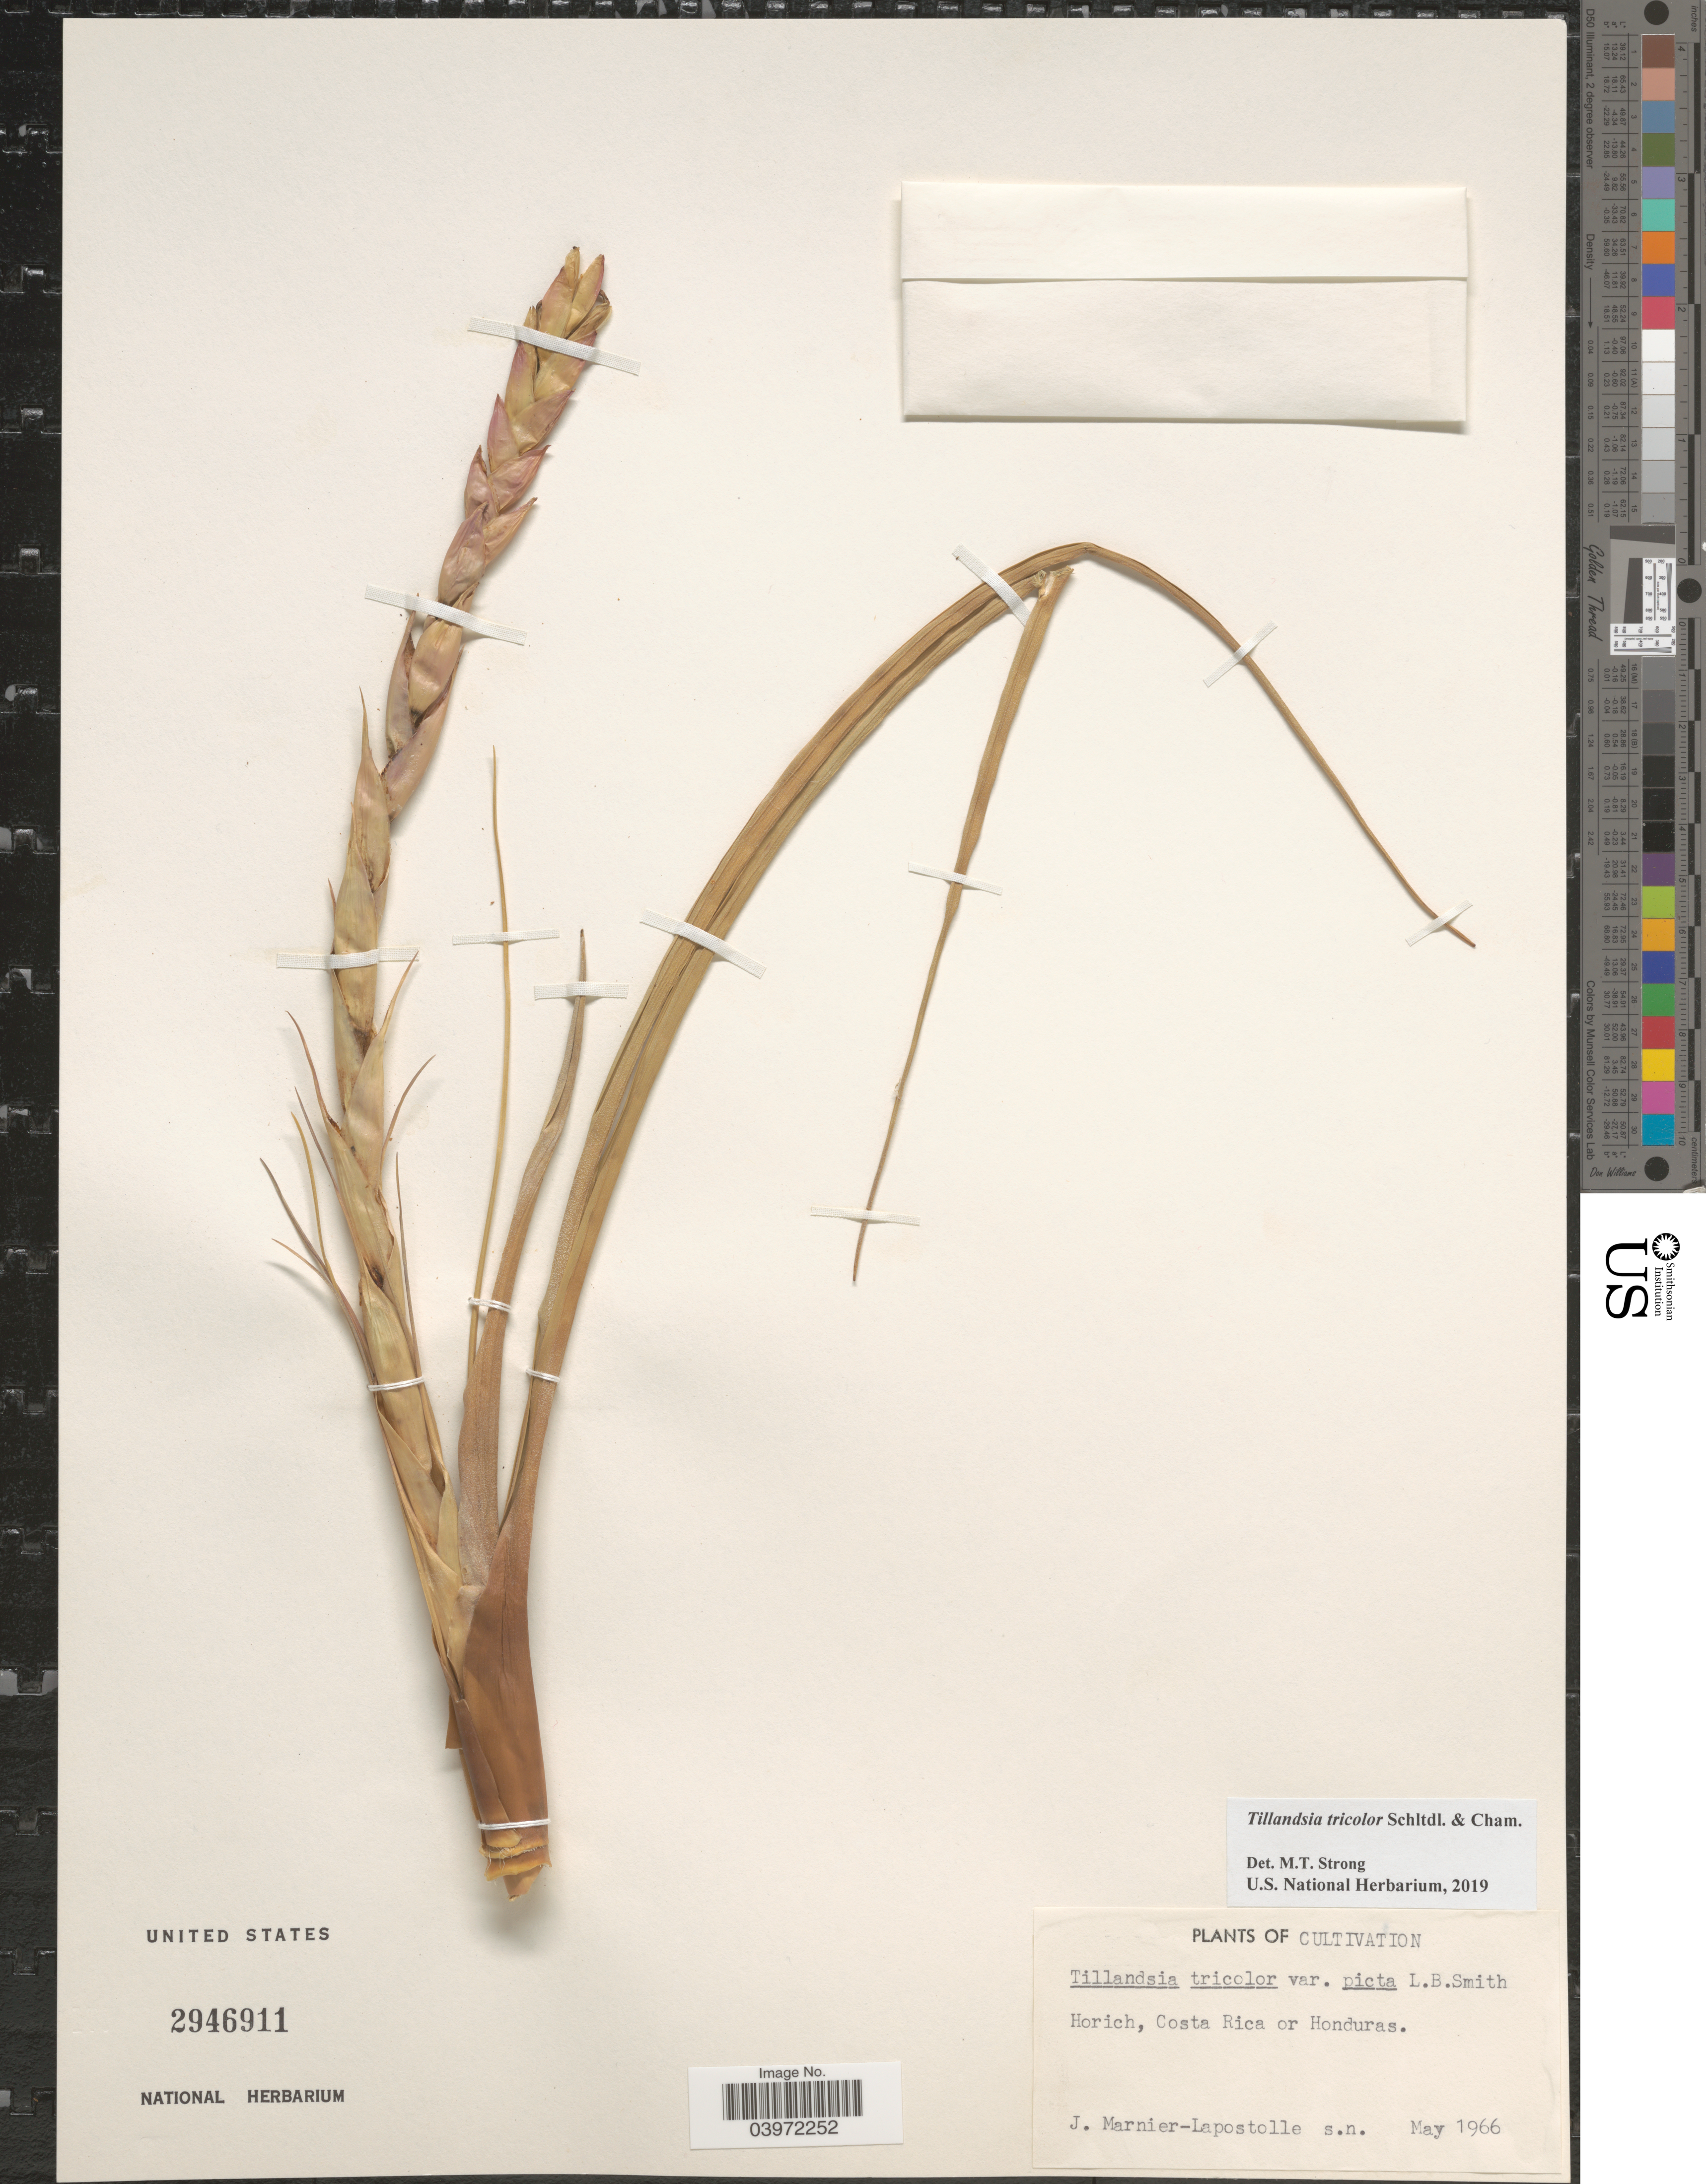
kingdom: Plantae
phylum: Tracheophyta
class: Liliopsida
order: Poales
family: Bromeliaceae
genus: Tillandsia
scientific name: Tillandsia tricolor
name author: Schltdl. & Cham.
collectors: J. Marnier-Lapostolle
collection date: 1966-05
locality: Horich, Costa Rica or Honduras.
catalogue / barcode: US 2946911